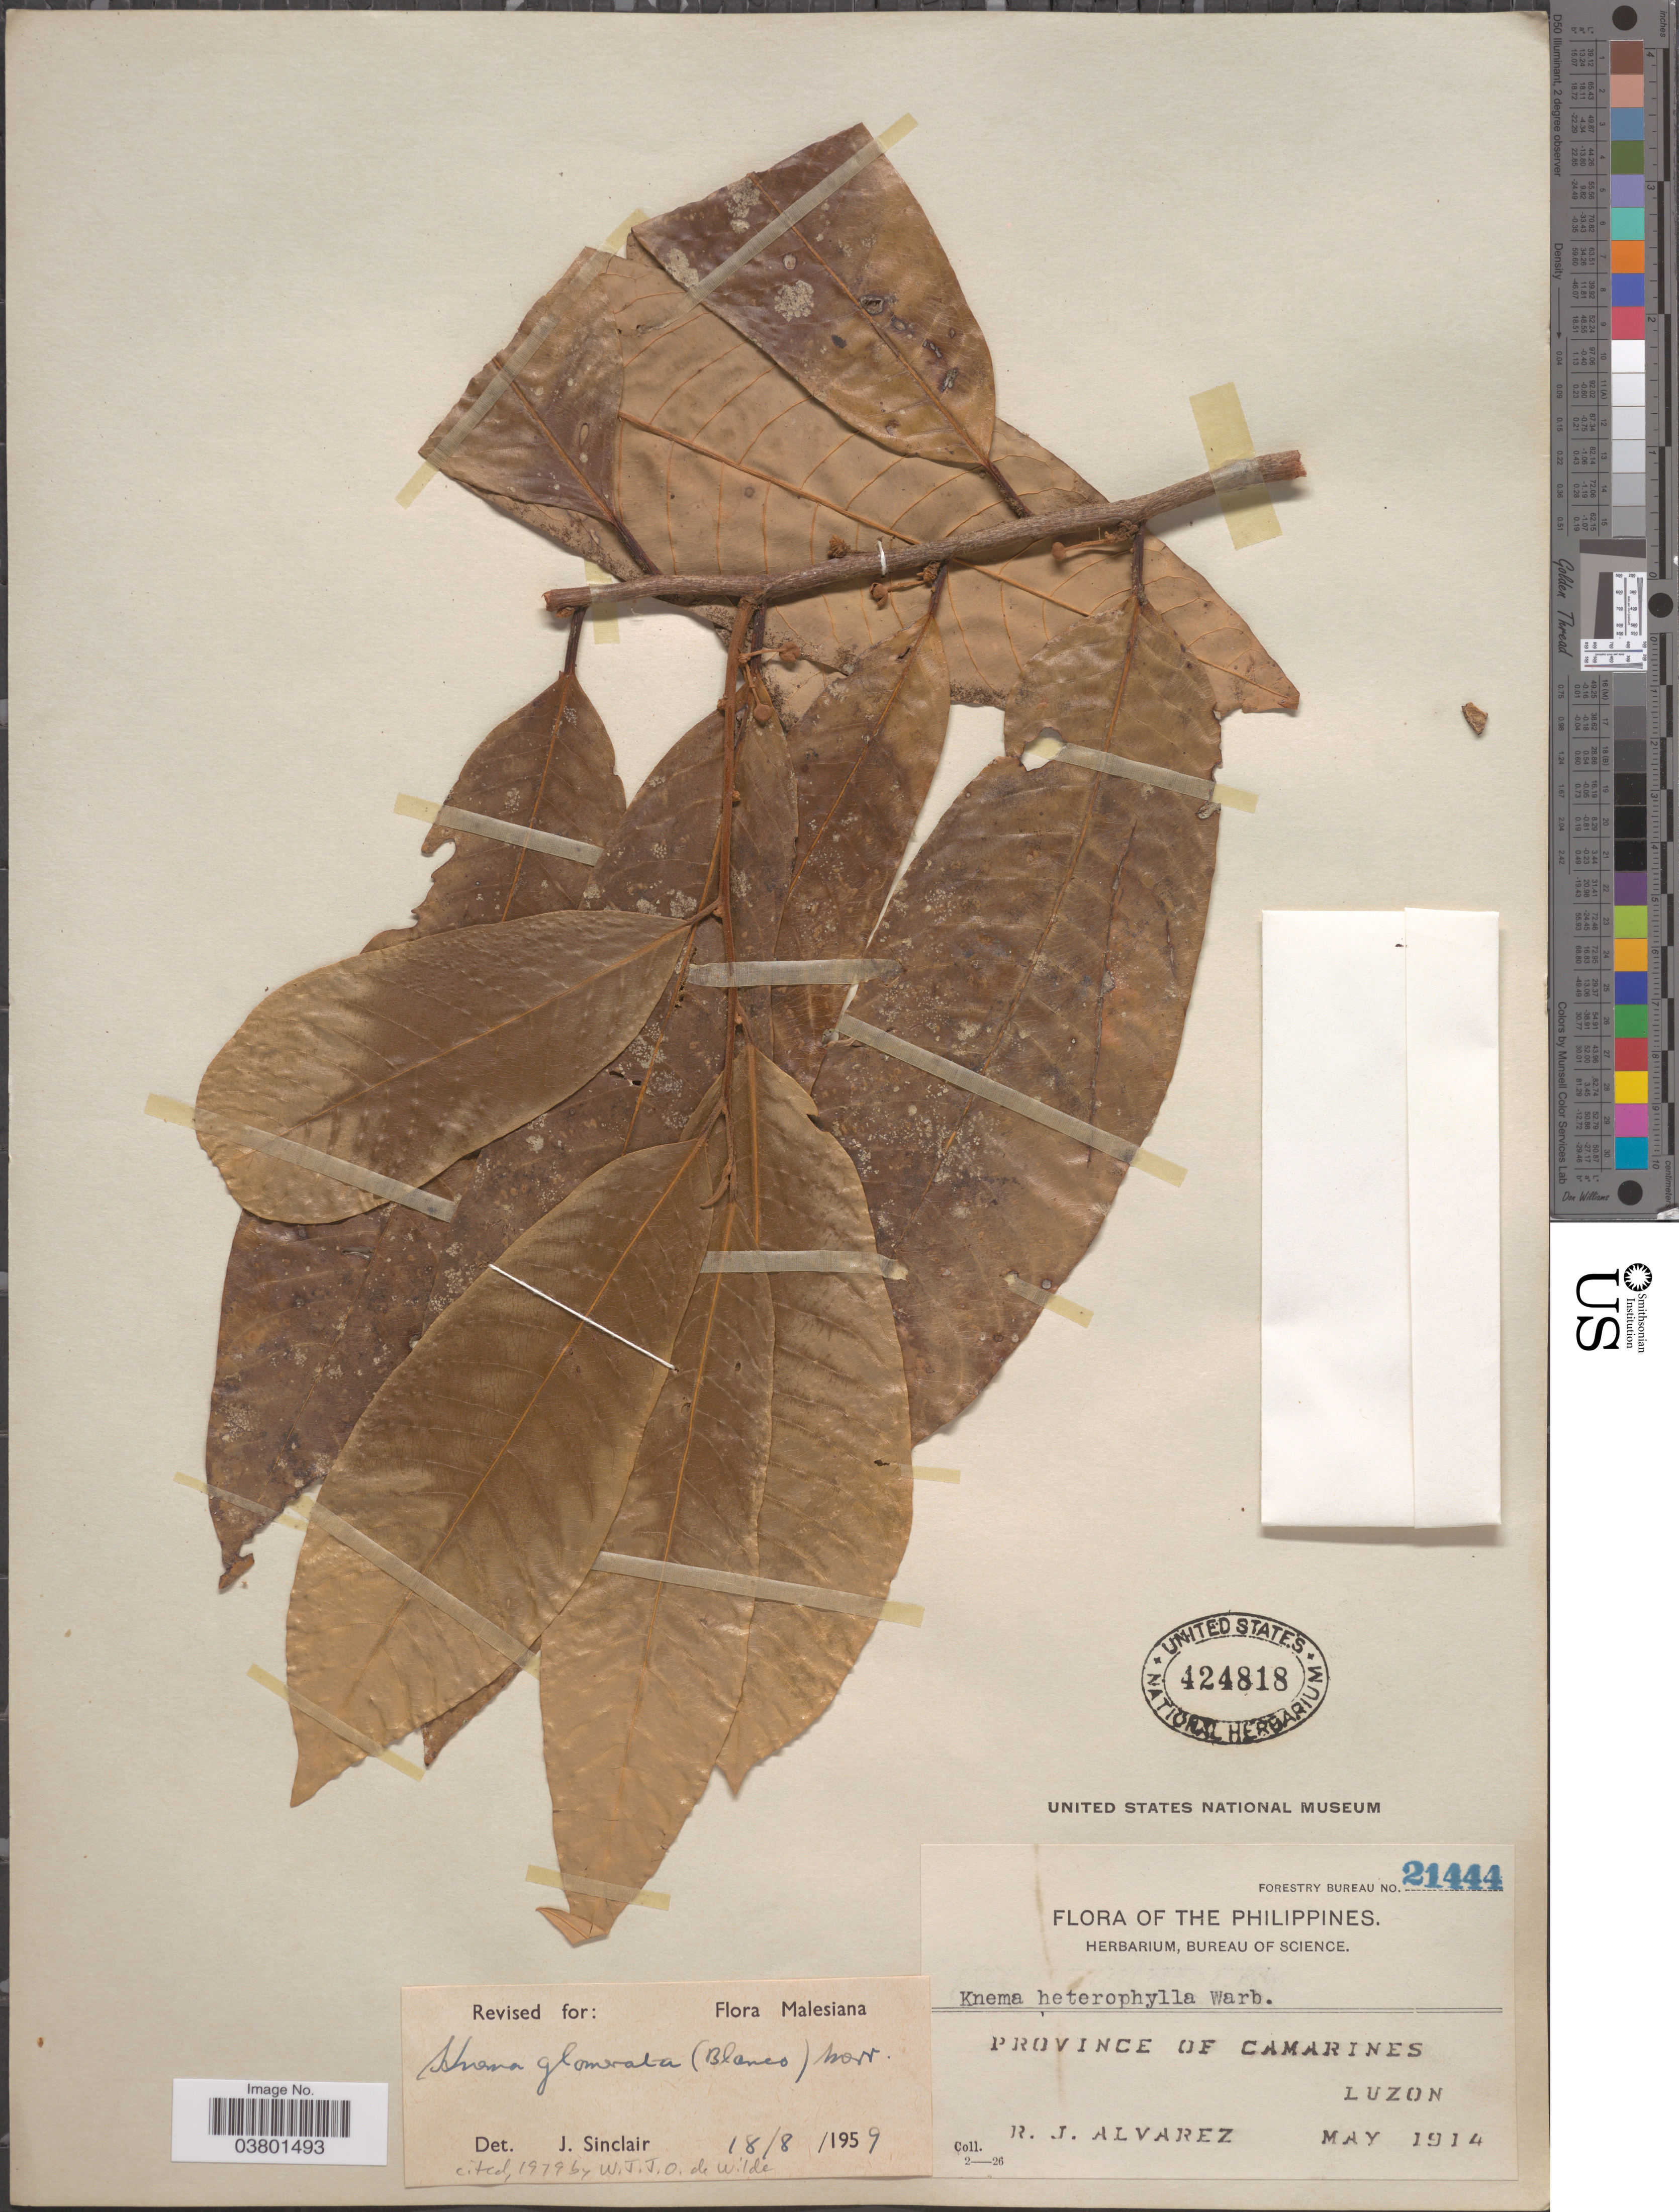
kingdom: Plantae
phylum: Tracheophyta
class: Magnoliopsida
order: Magnoliales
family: Myristicaceae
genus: Knema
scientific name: Knema glomerata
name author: (Blanco) Merr.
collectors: R. Alvarez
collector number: Forestry Bureau 21444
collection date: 1914-05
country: Philippines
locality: Province of Camarines. Luzon.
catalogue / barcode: US 424818